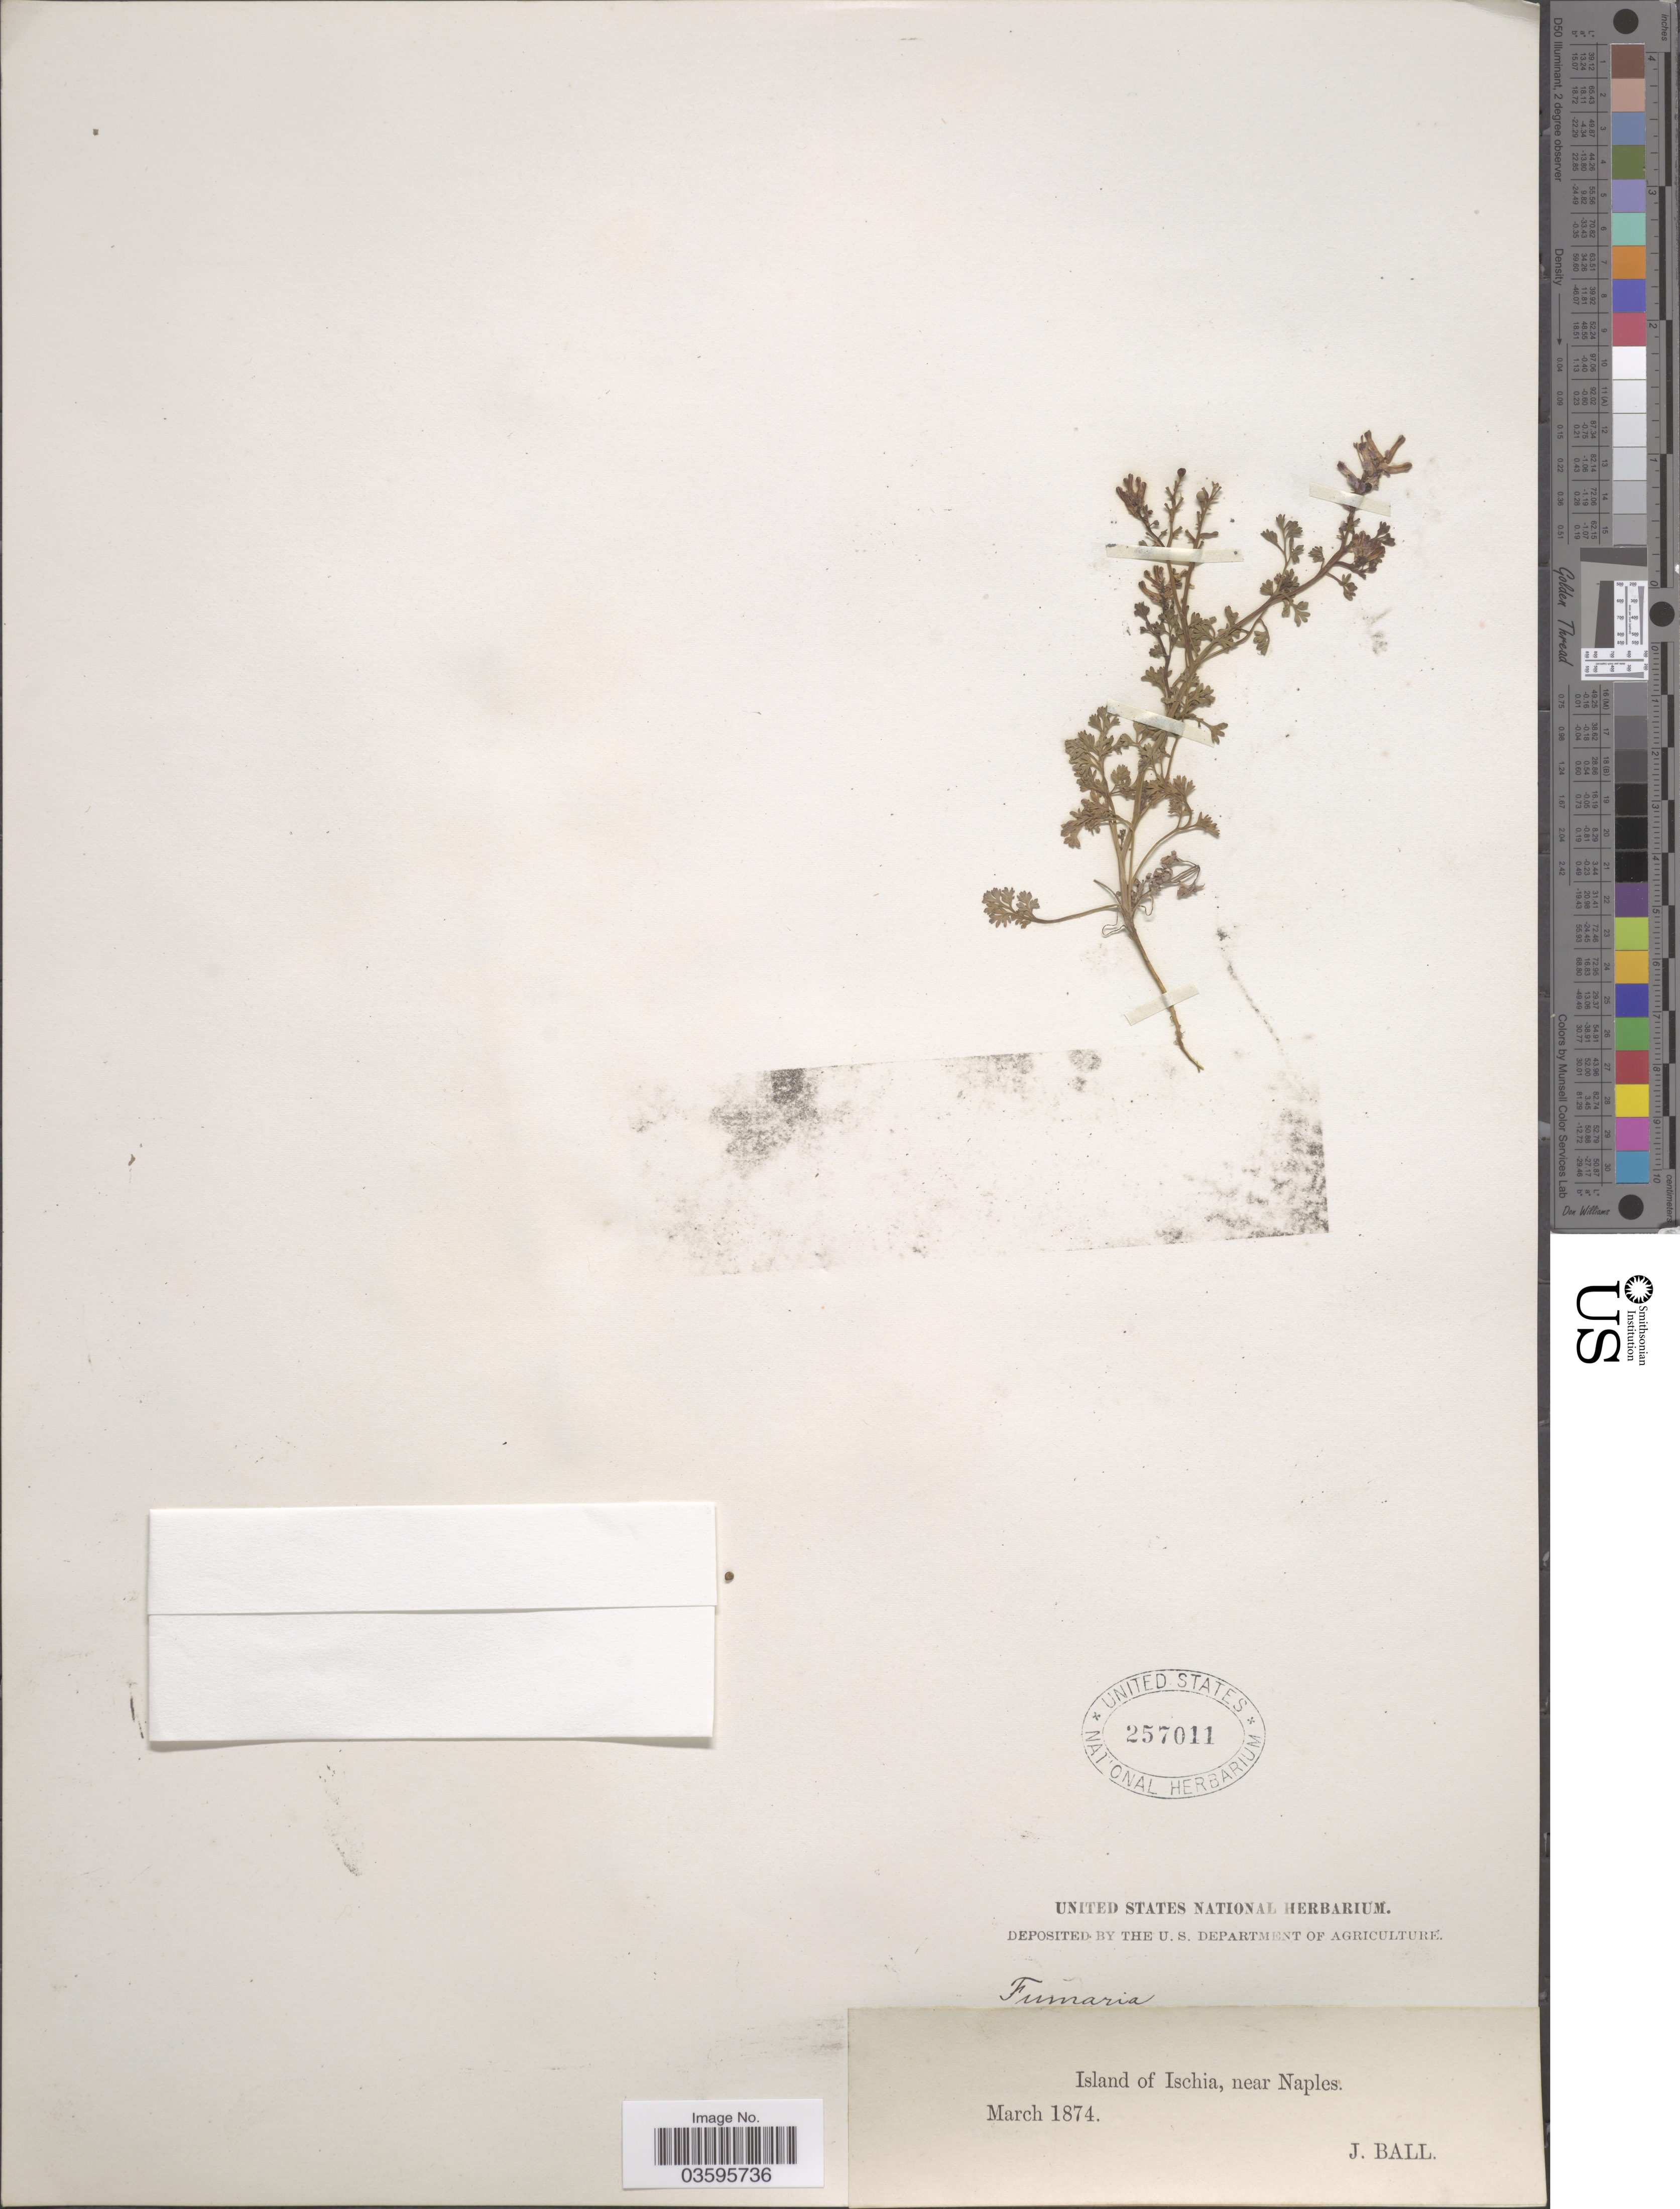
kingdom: Plantae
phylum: Tracheophyta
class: Magnoliopsida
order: Ranunculales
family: Papaveraceae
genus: Fumaria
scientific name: Fumaria sp.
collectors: J. Ball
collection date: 1874-03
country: Italy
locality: Island of Ischia, near Naples.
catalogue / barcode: US 257011